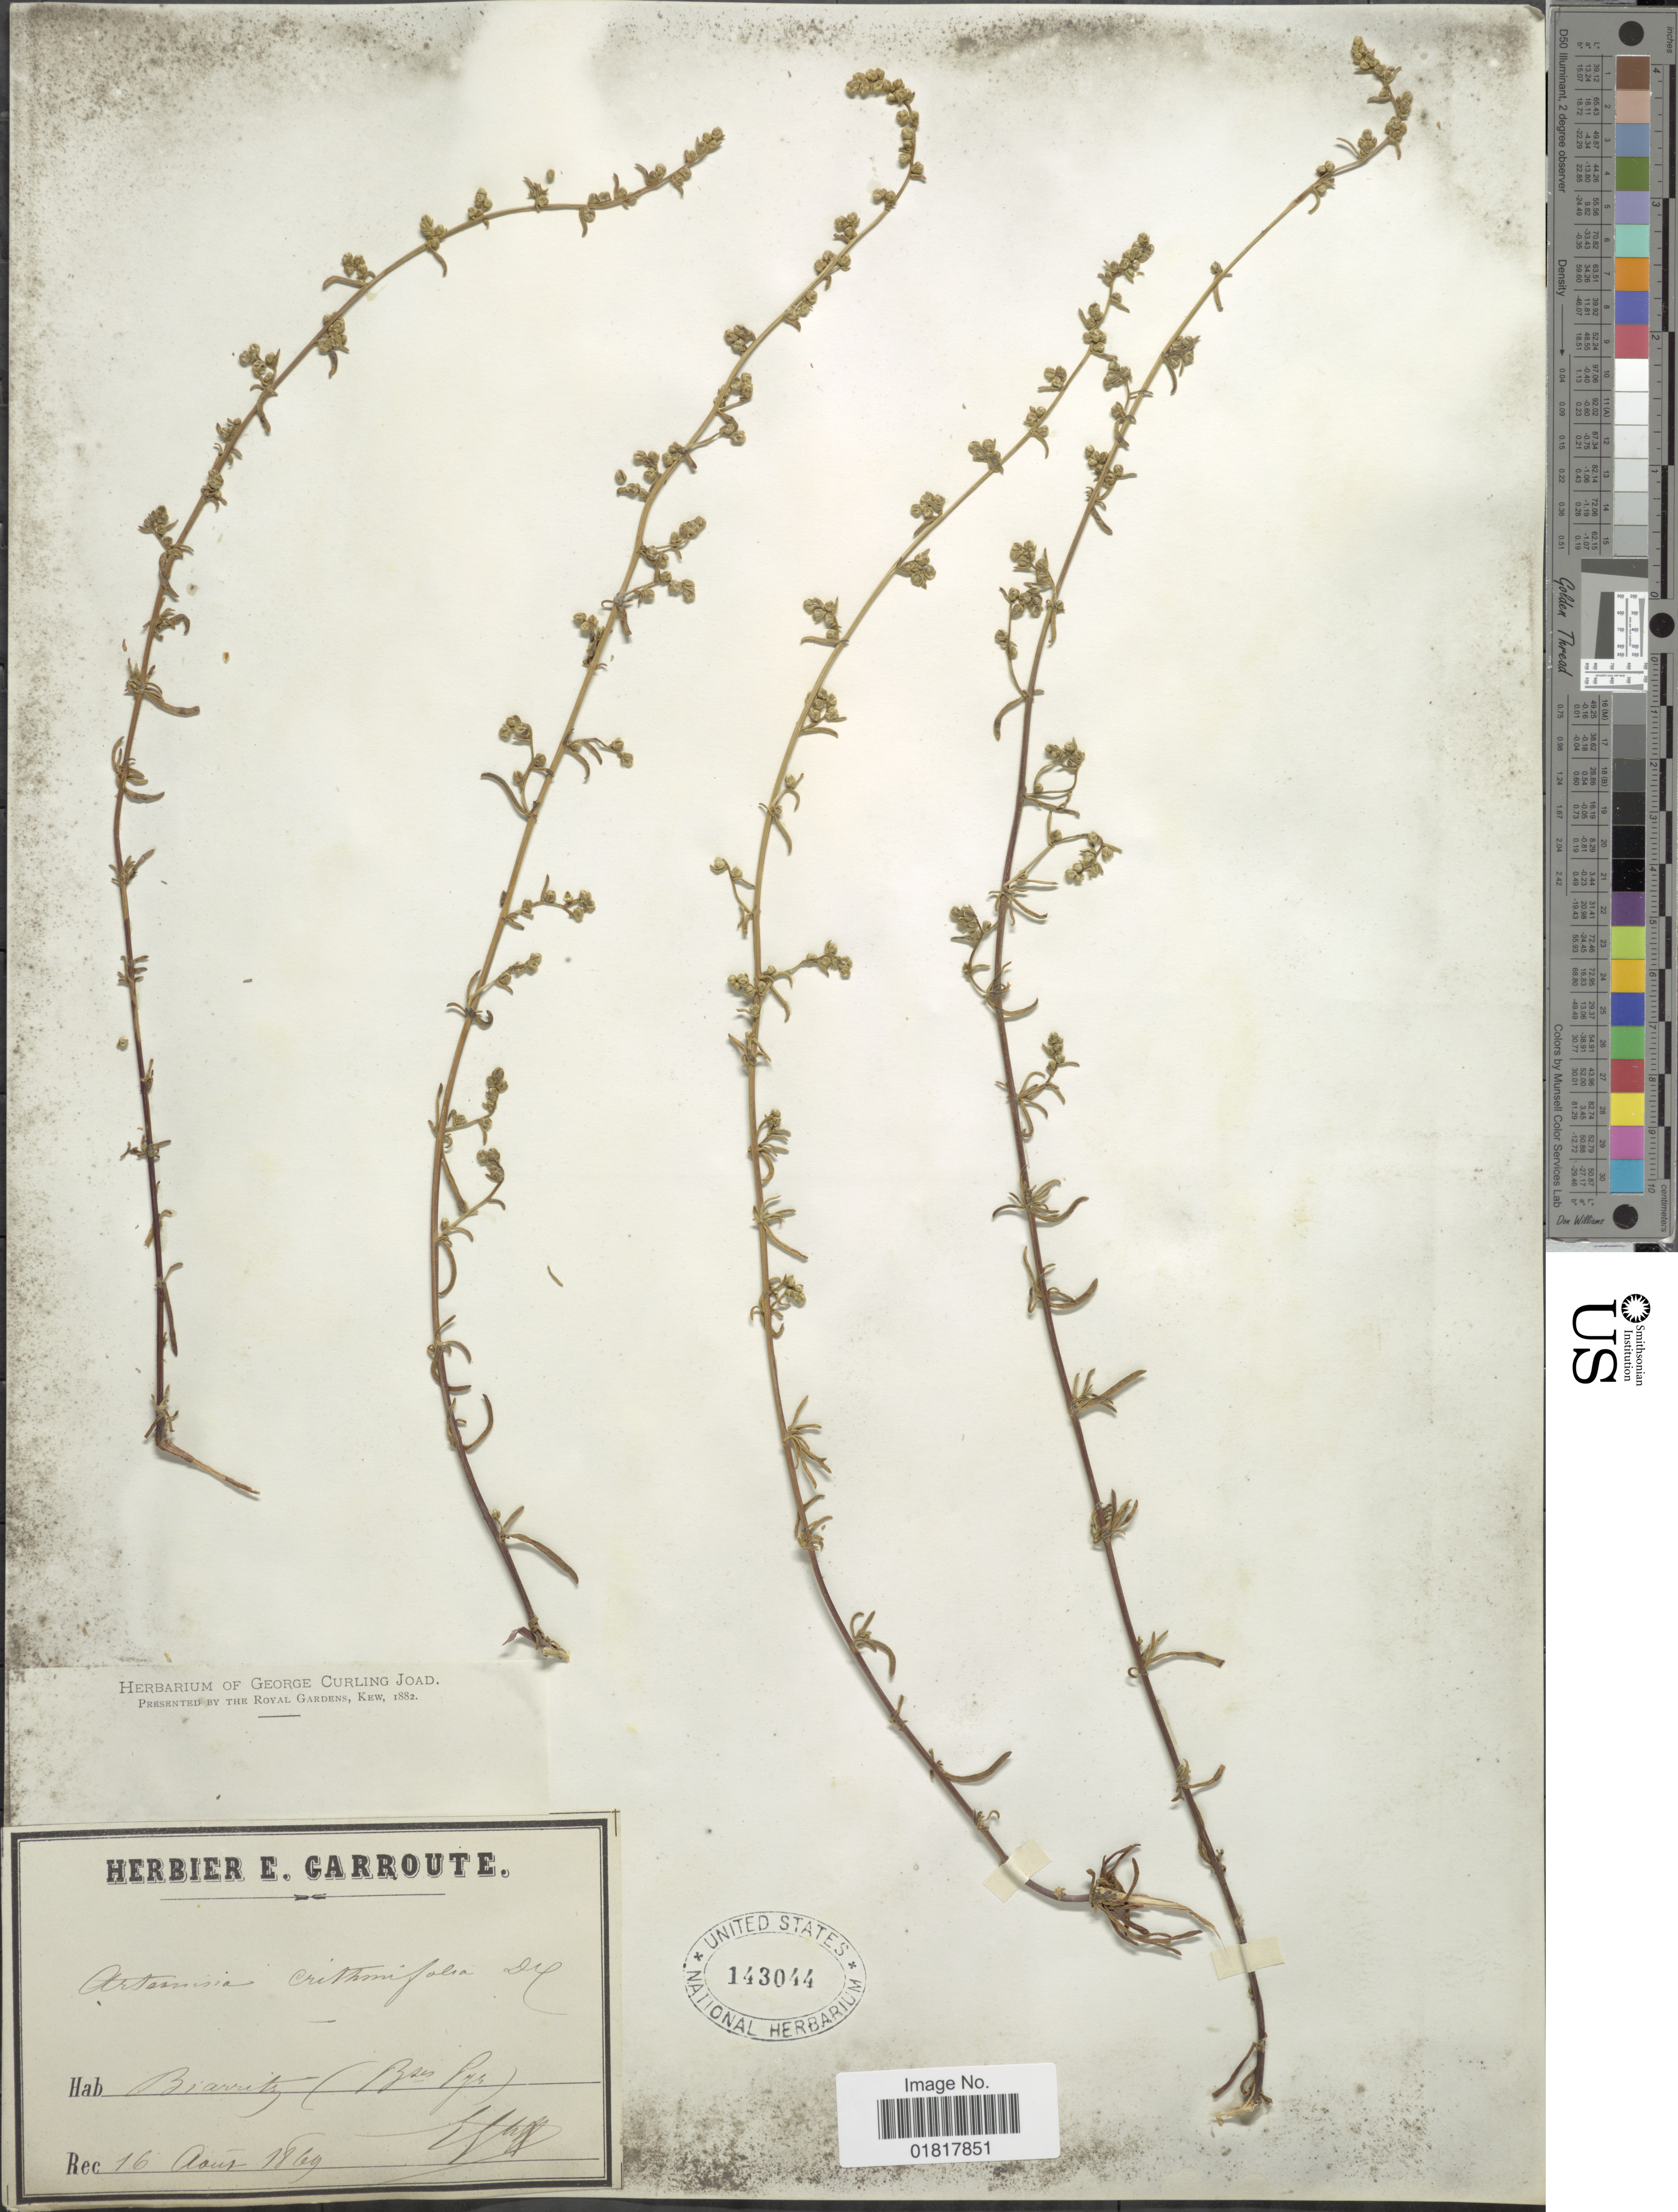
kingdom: Plantae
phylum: Tracheophyta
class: Magnoliopsida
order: Asterales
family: Asteraceae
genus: Artemisia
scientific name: Artemisia crithmifolia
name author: L.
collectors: E. Garroute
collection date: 1869-08-16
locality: Biarrity (Bses Pys) [interpreted]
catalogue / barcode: US 143044